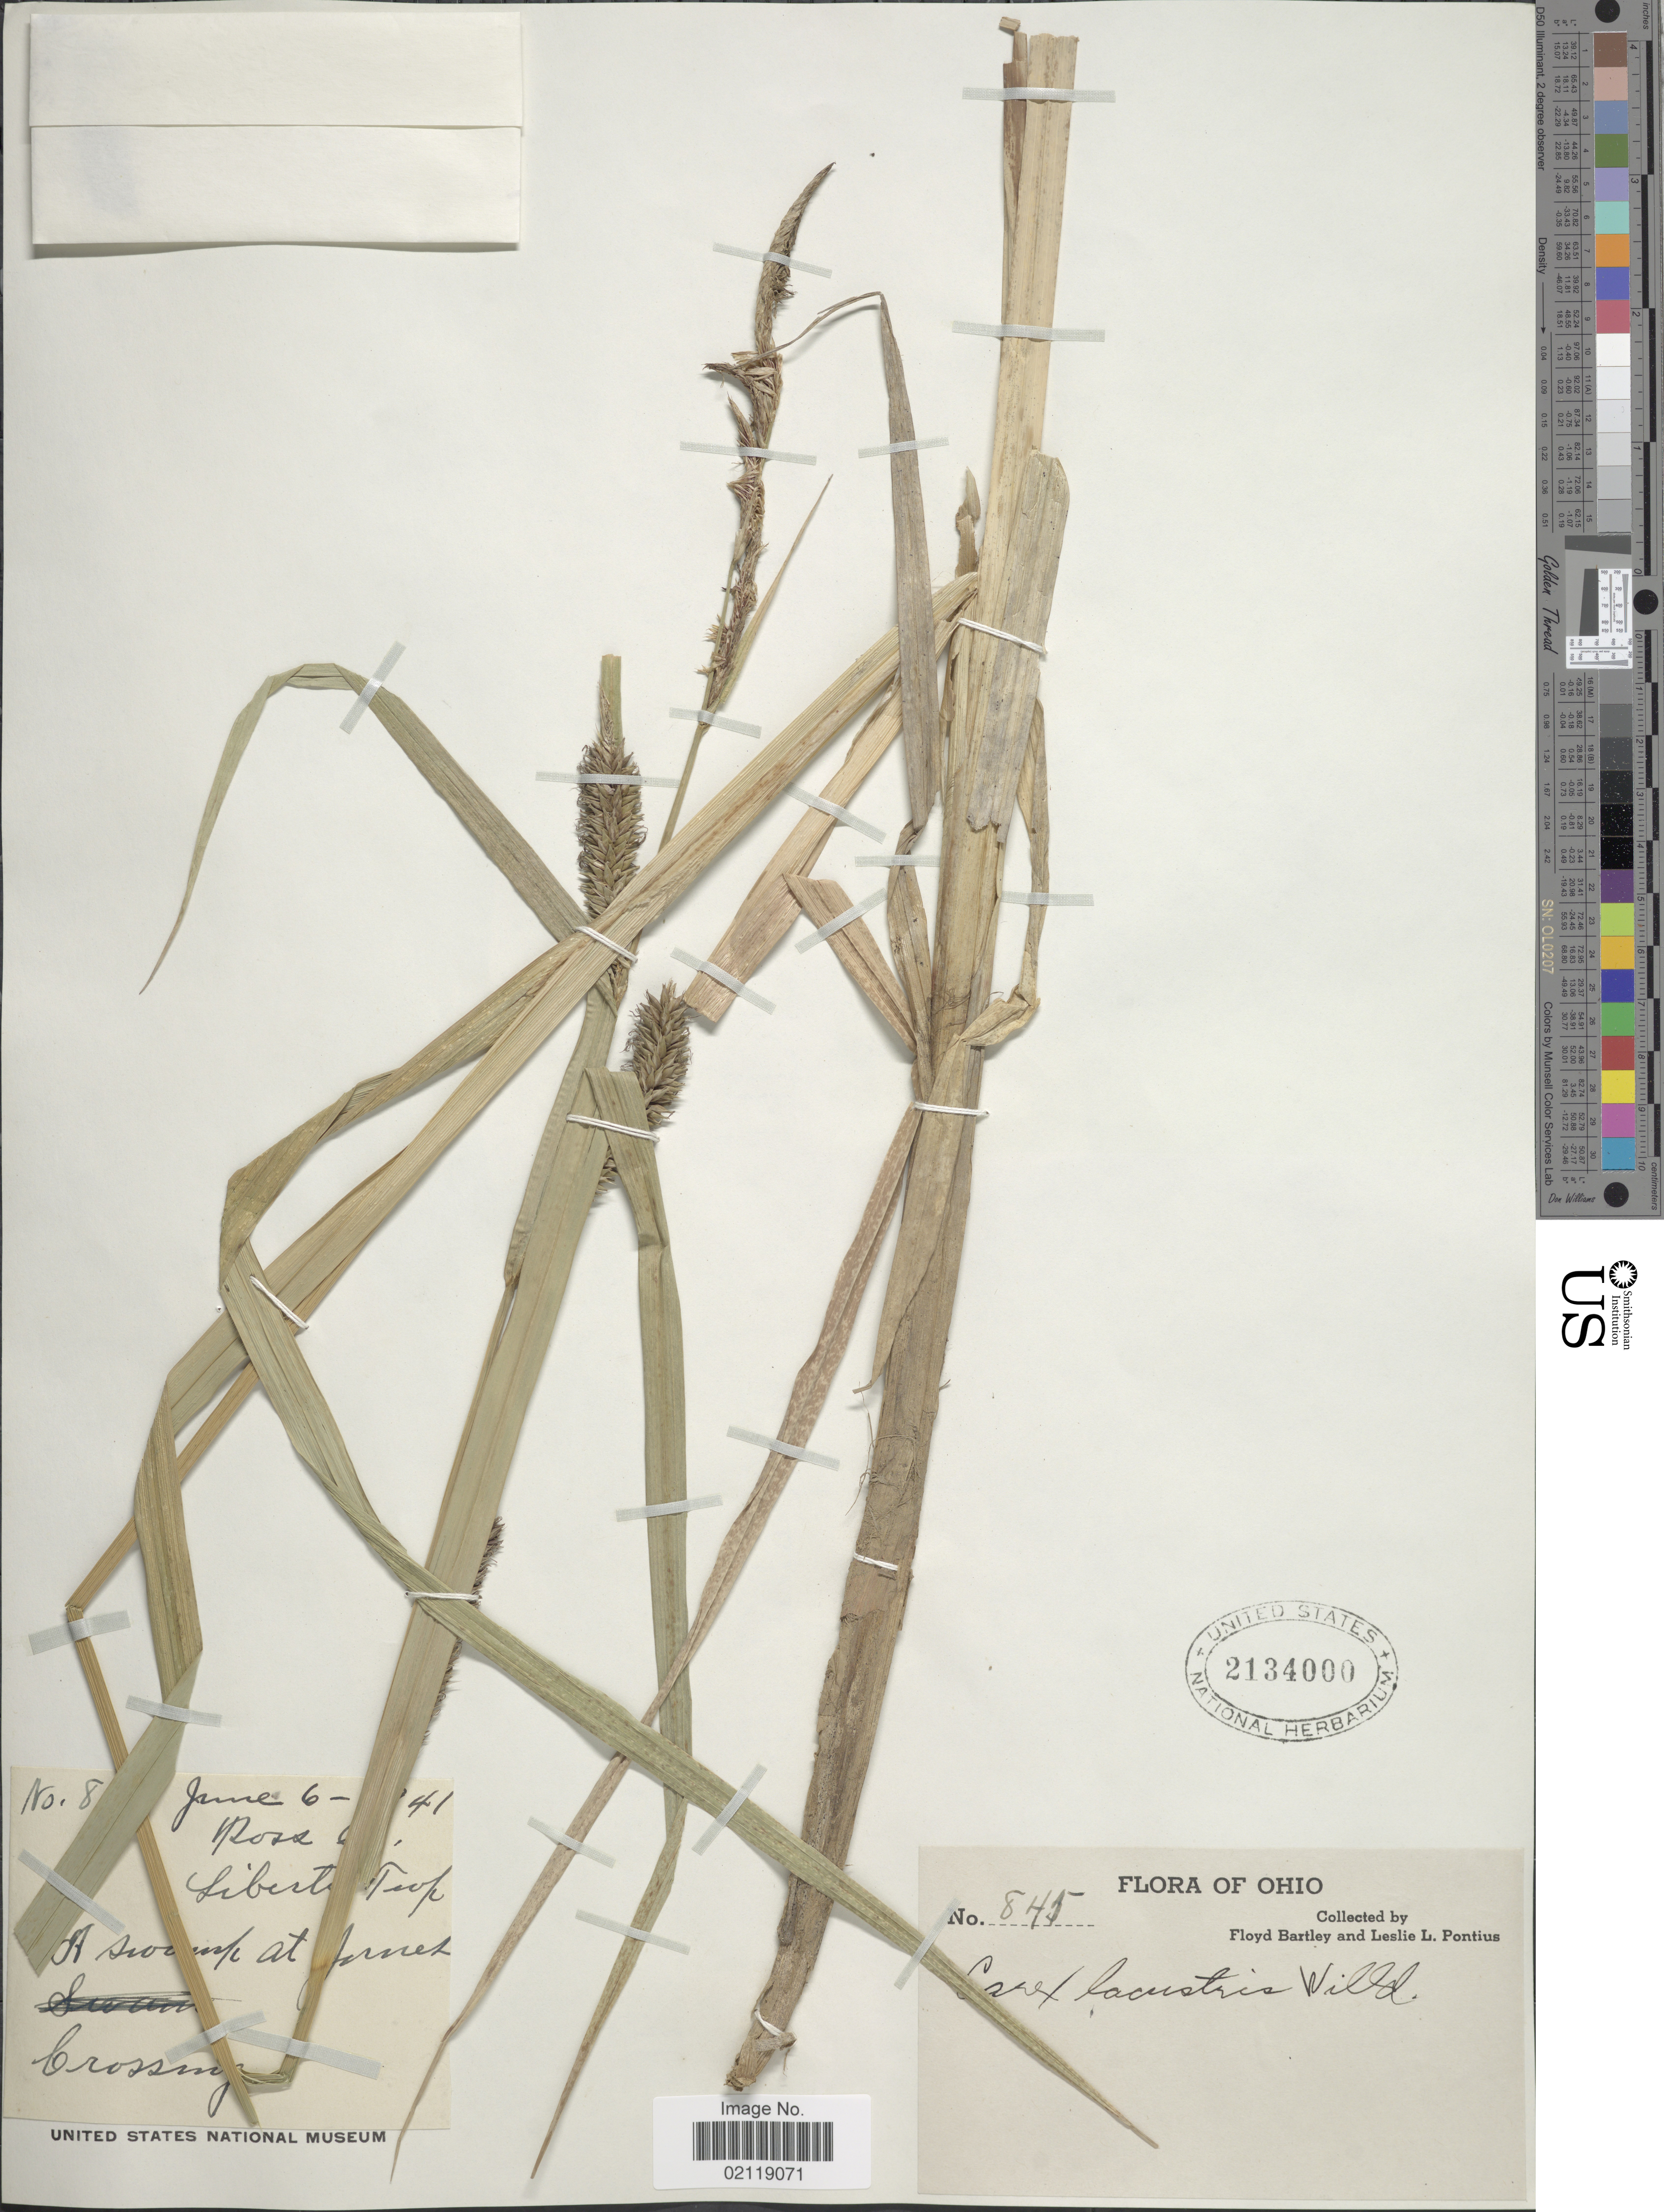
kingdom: Plantae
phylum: Tracheophyta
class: Liliopsida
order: Poales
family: Cyperaceae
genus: Carex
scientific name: Carex lacustris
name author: Willd.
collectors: F. Bartley & L. Pontius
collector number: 845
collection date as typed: Transcribed d/m/y: 6/6/41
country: United States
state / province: Ohio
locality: Ross Co. Liberty Twp.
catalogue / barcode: US 2134000